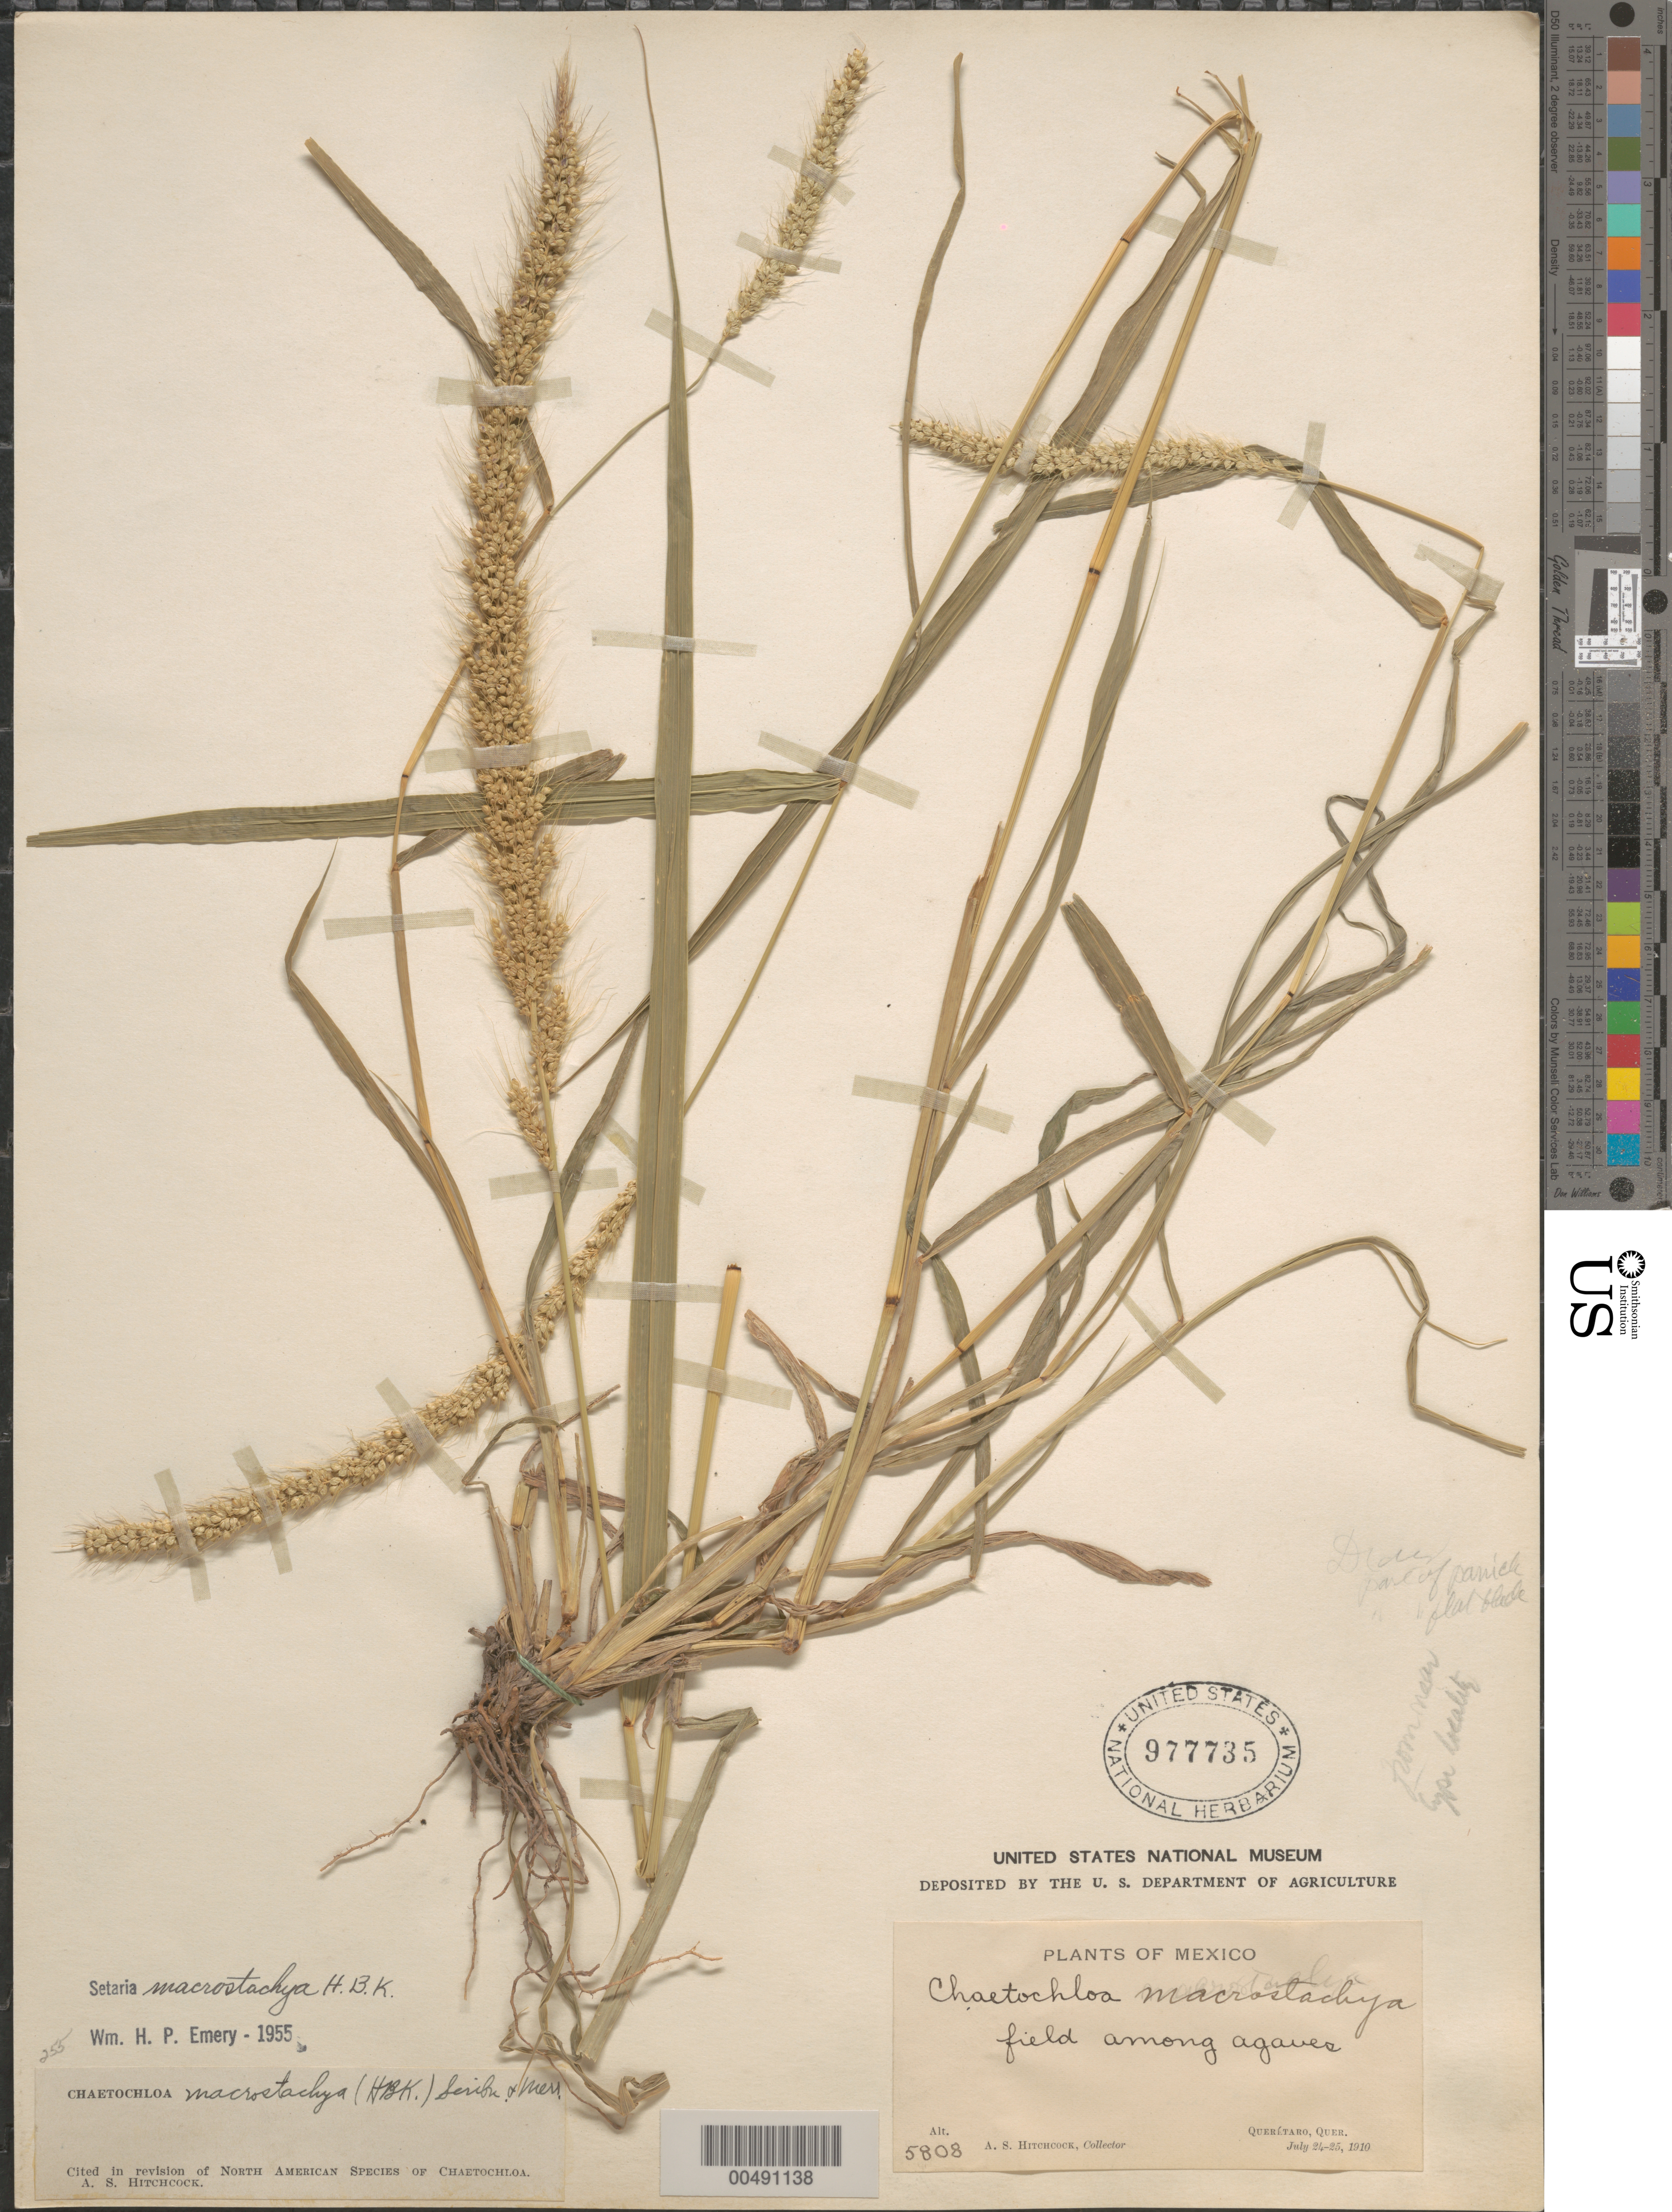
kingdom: Plantae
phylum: Tracheophyta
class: Liliopsida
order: Poales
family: Poaceae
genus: Setaria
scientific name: Setaria macrostachya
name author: Kunth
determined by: Emery, W. H. P.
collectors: A. S. Hitchcock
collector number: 5808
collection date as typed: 24 Jul 1910 to 25 Jul 1910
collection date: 1910-07-24/1910-07-25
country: Mexico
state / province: Querétaro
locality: Querétaro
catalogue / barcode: US 977735